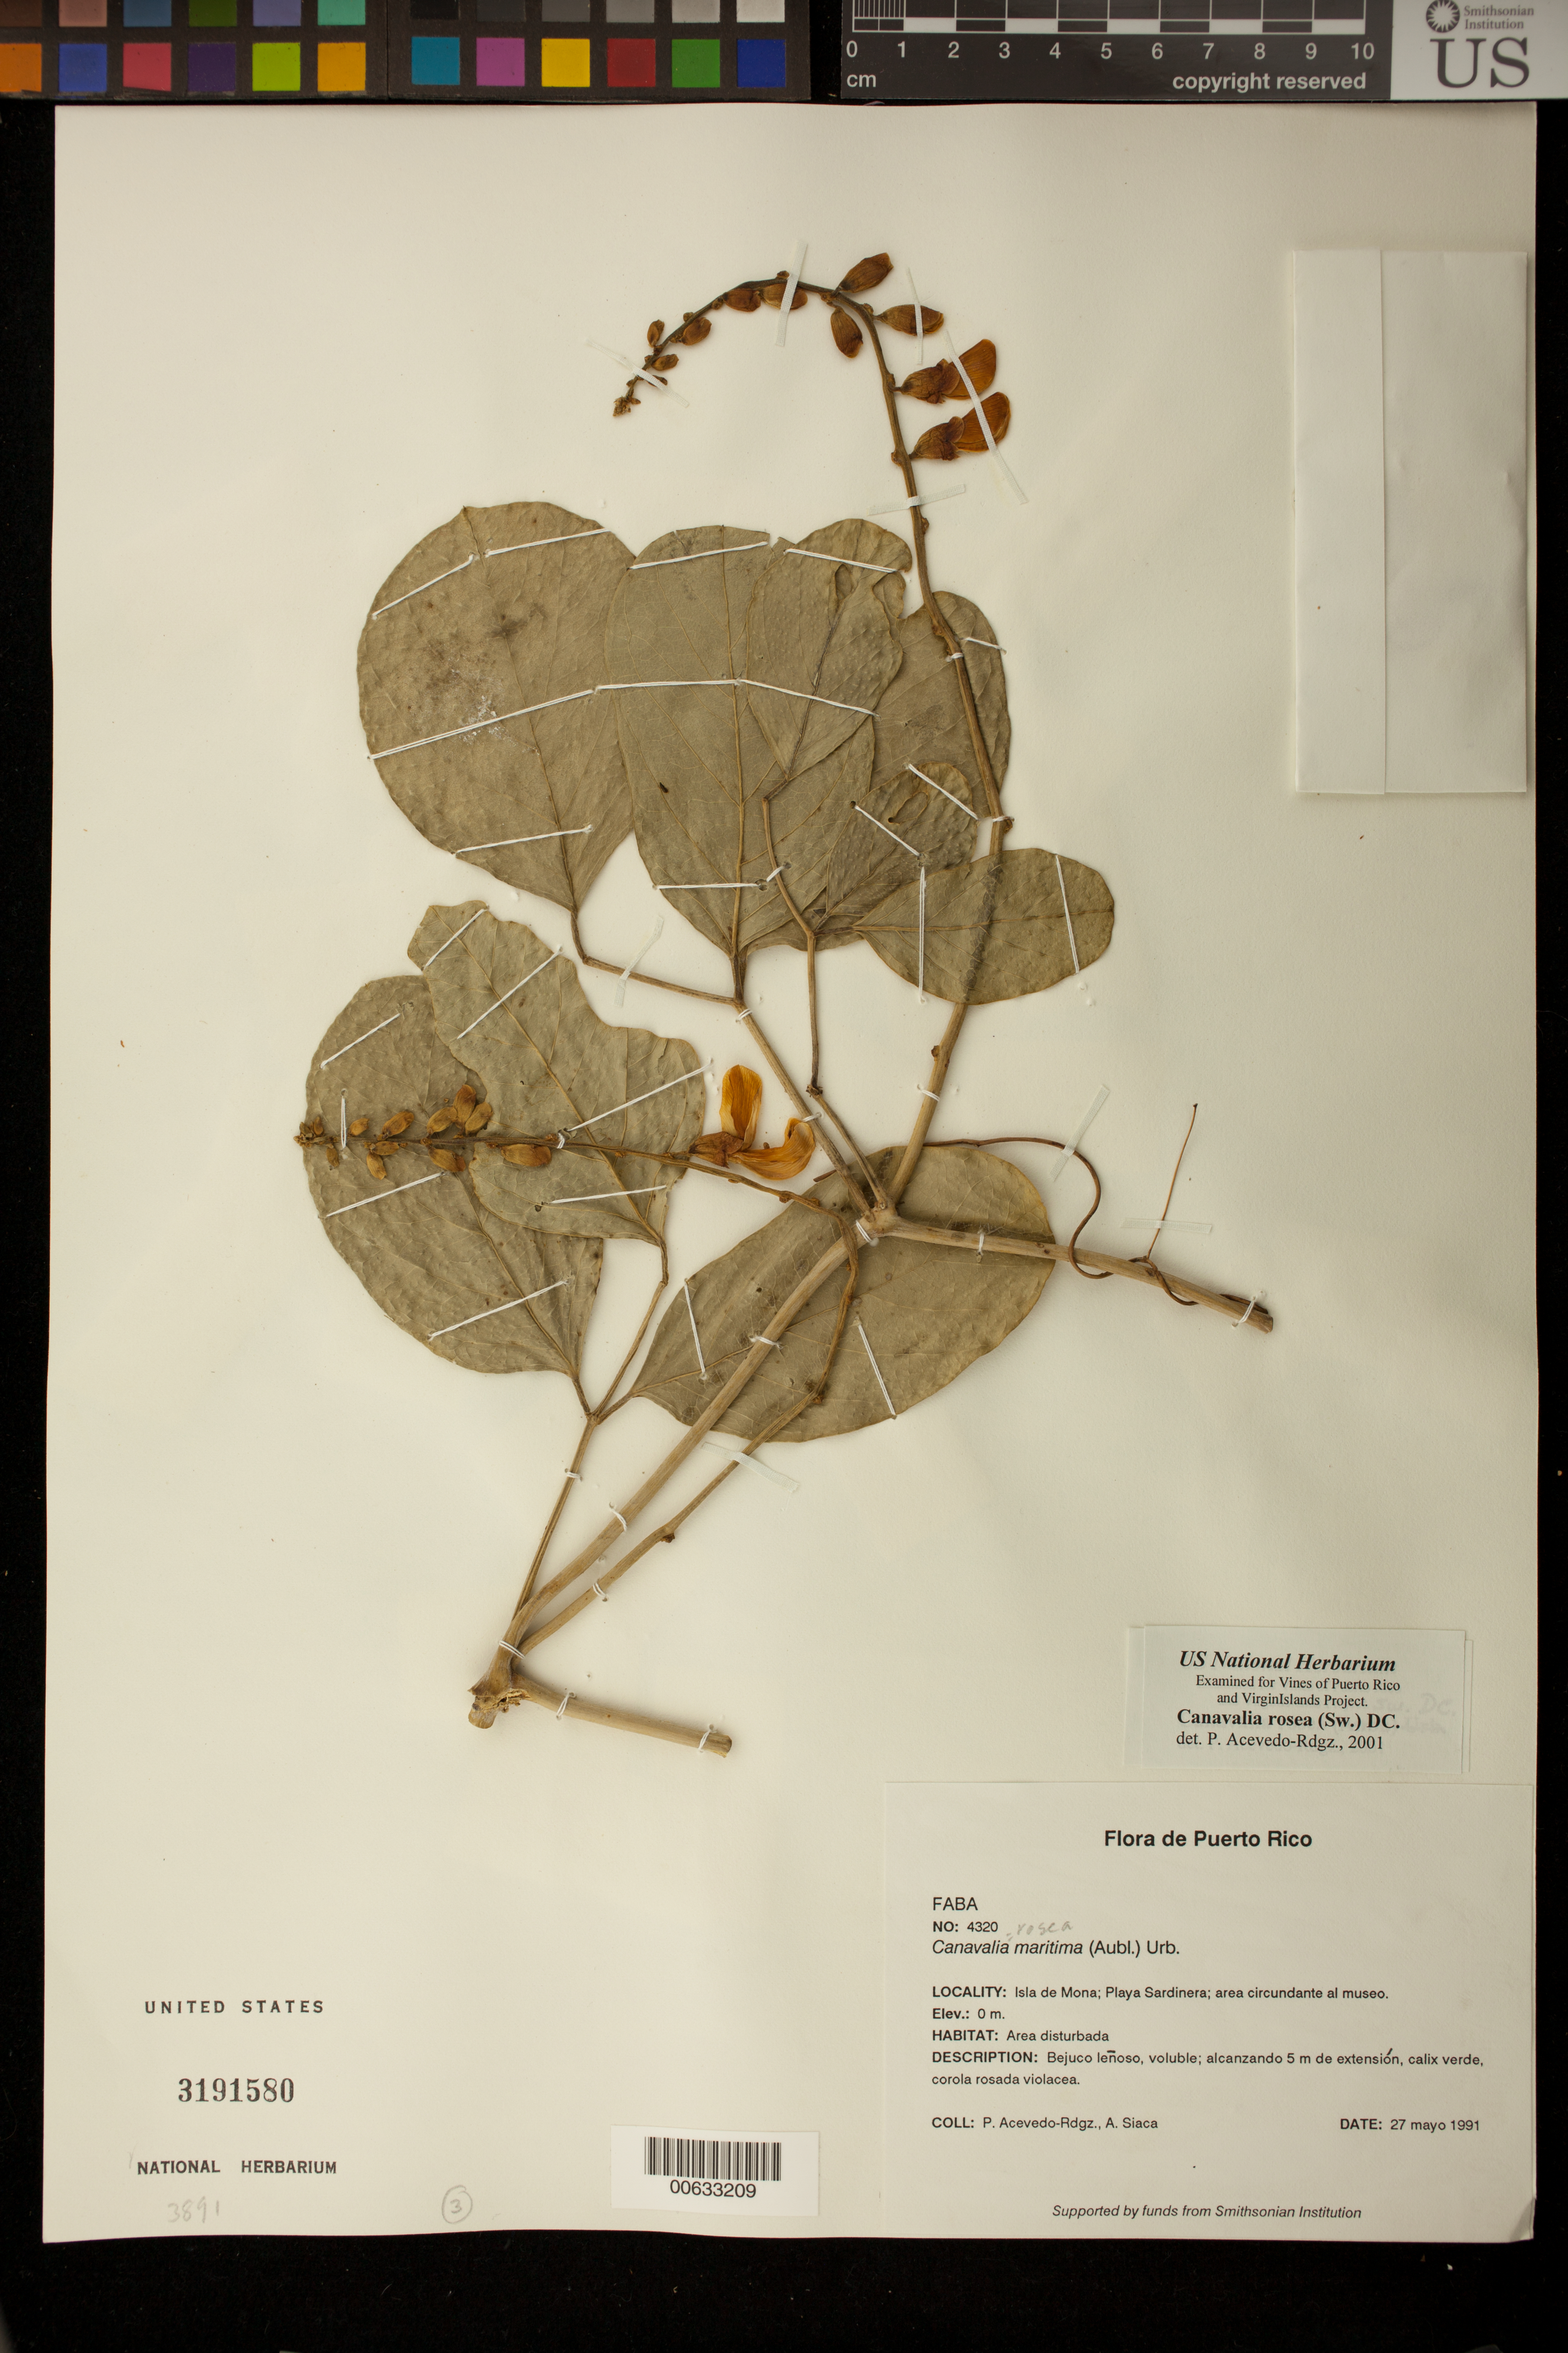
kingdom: Plantae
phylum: Tracheophyta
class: Magnoliopsida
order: Fabales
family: Fabaceae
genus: Canavalia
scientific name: Canavalia rosea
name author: (Sw.) DC.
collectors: P. Acevedo-Rodr. & A. Siaca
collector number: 4320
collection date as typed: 27 May 1991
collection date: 1991-05-27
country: Puerto Rico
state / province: Mayaguëz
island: Mona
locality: Isla de Mona; Playa Sardinera; area circundante al museo.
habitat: Area disturbada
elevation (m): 0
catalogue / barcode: US 3191580